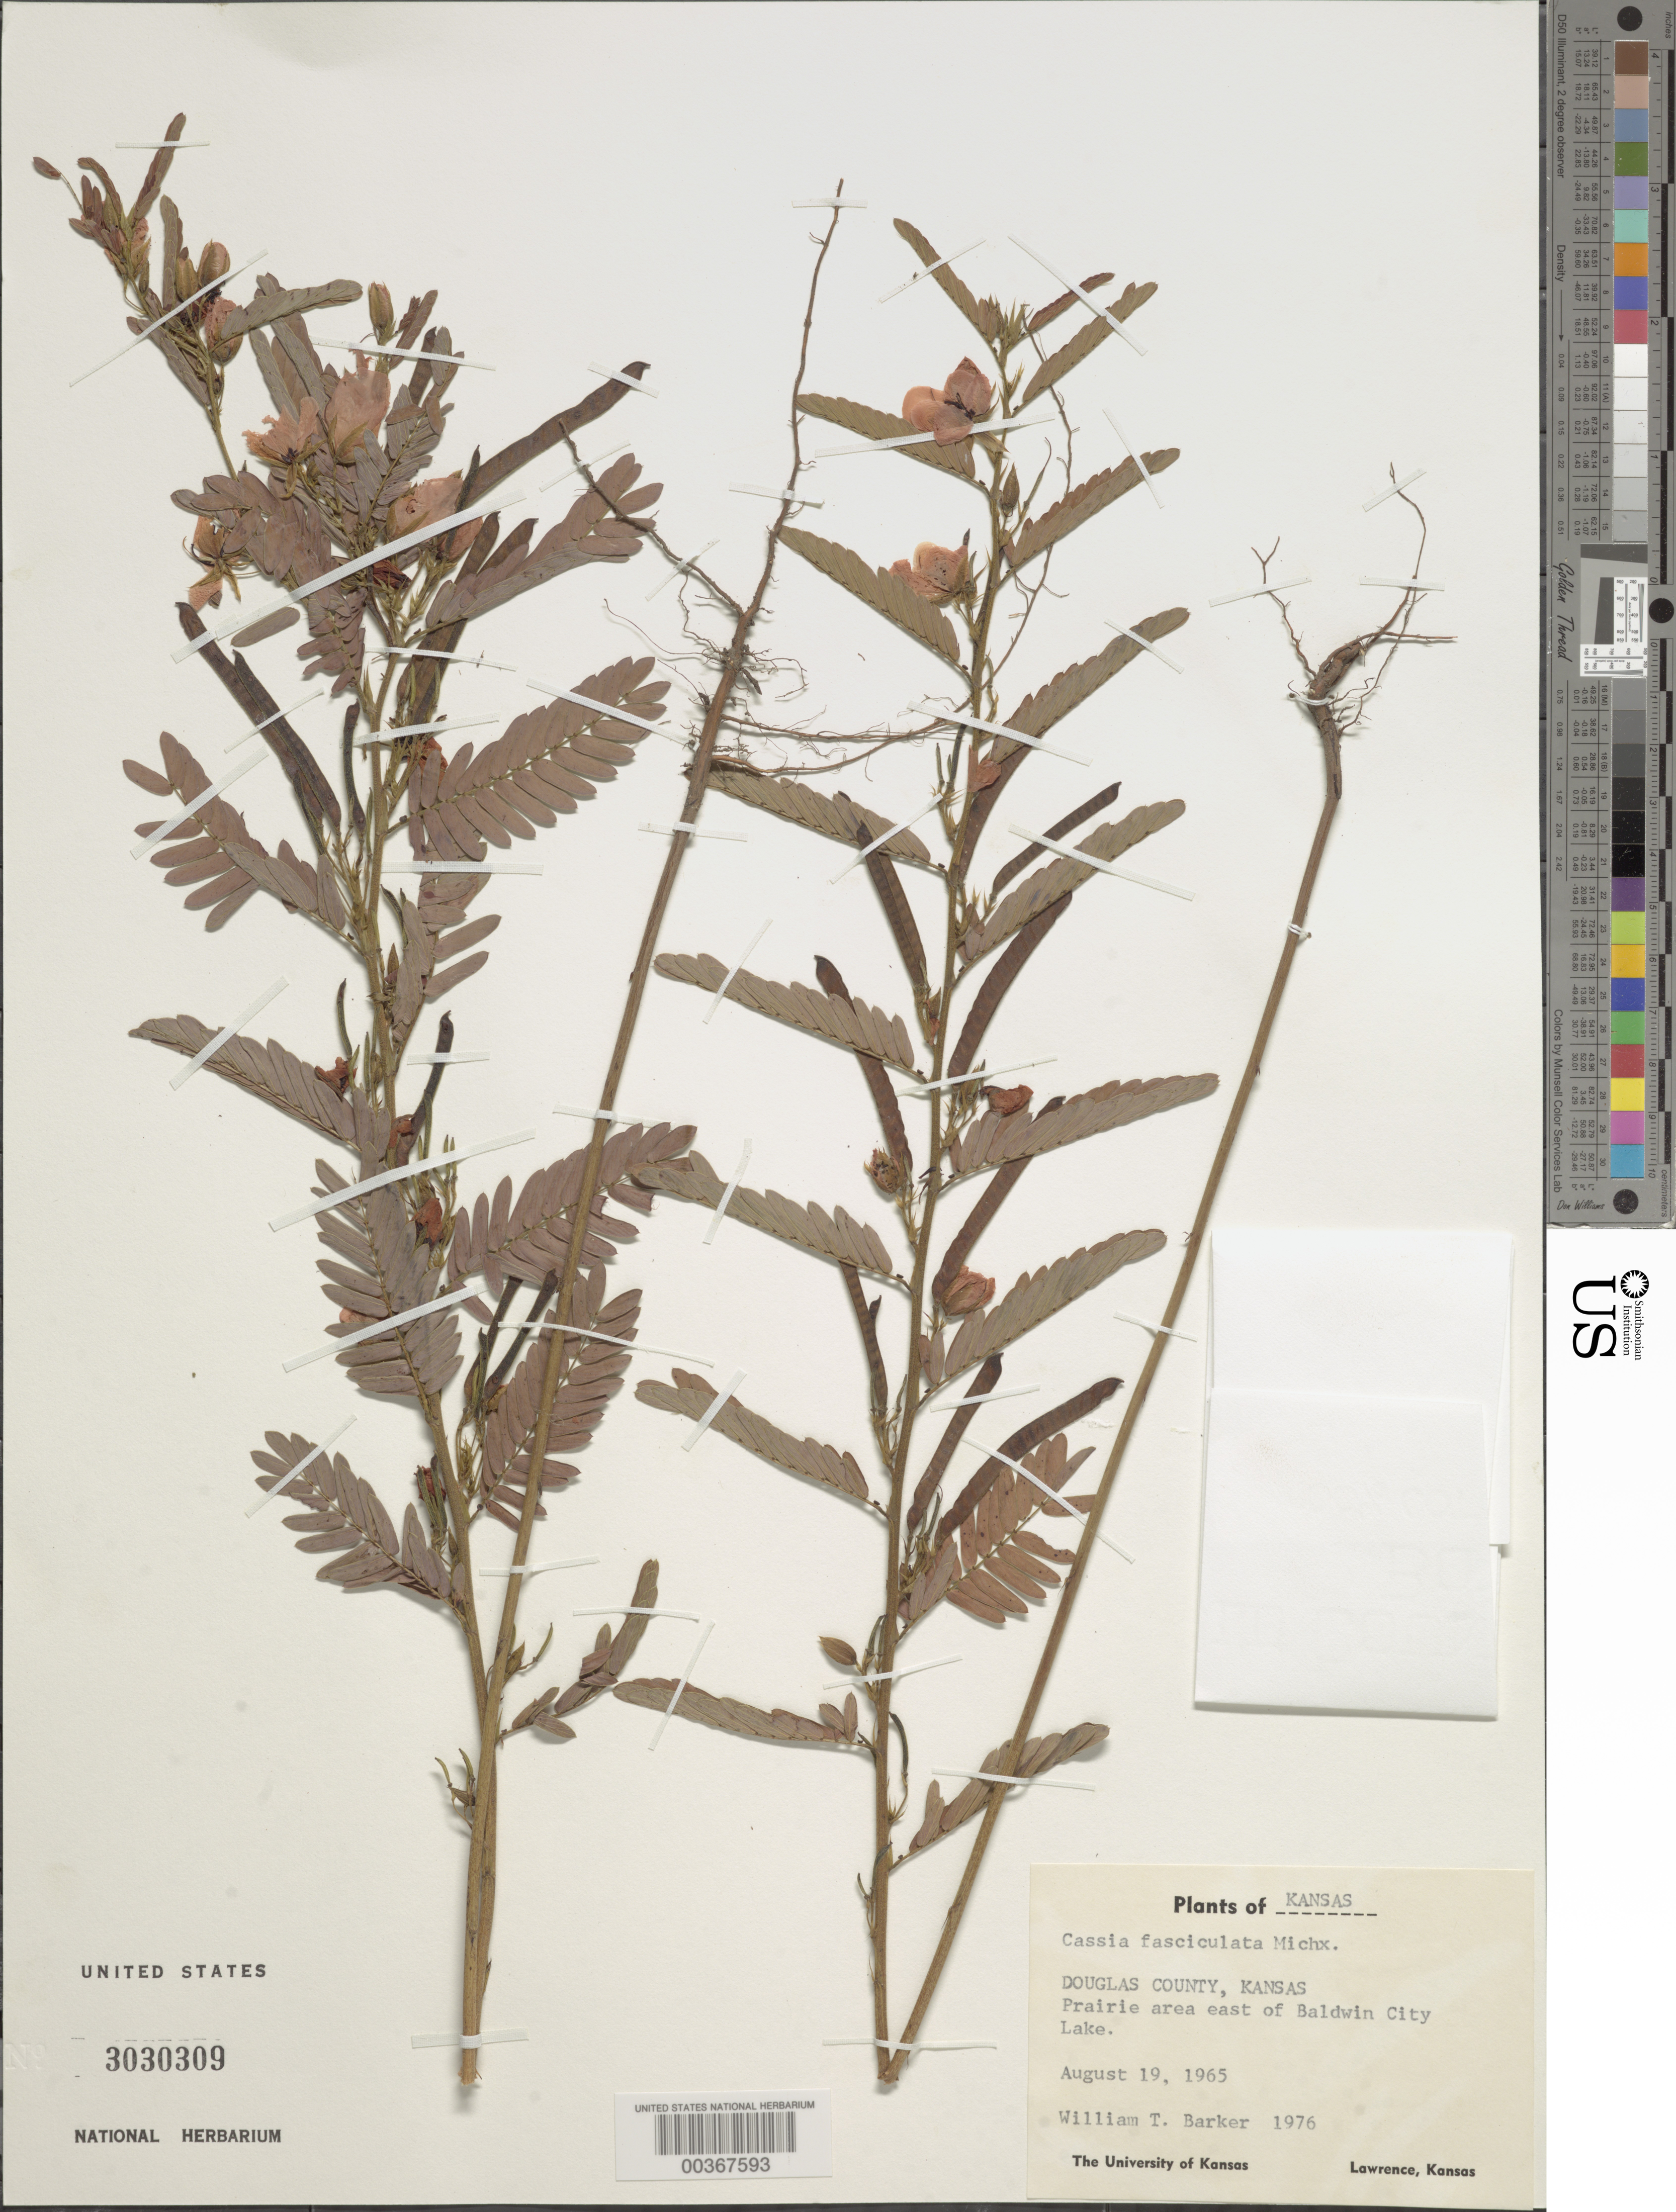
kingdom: Plantae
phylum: Tracheophyta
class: Magnoliopsida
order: Fabales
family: Fabaceae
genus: Chamaecrista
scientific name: Chamaecrista fasciculata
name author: (Michx.) Greene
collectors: W. T. Barker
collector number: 1976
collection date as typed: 19 Aug 1965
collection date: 1965-08-19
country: United States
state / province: Kansas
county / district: Douglas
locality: E of baldwin city lake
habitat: Prairie area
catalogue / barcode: US 3030309